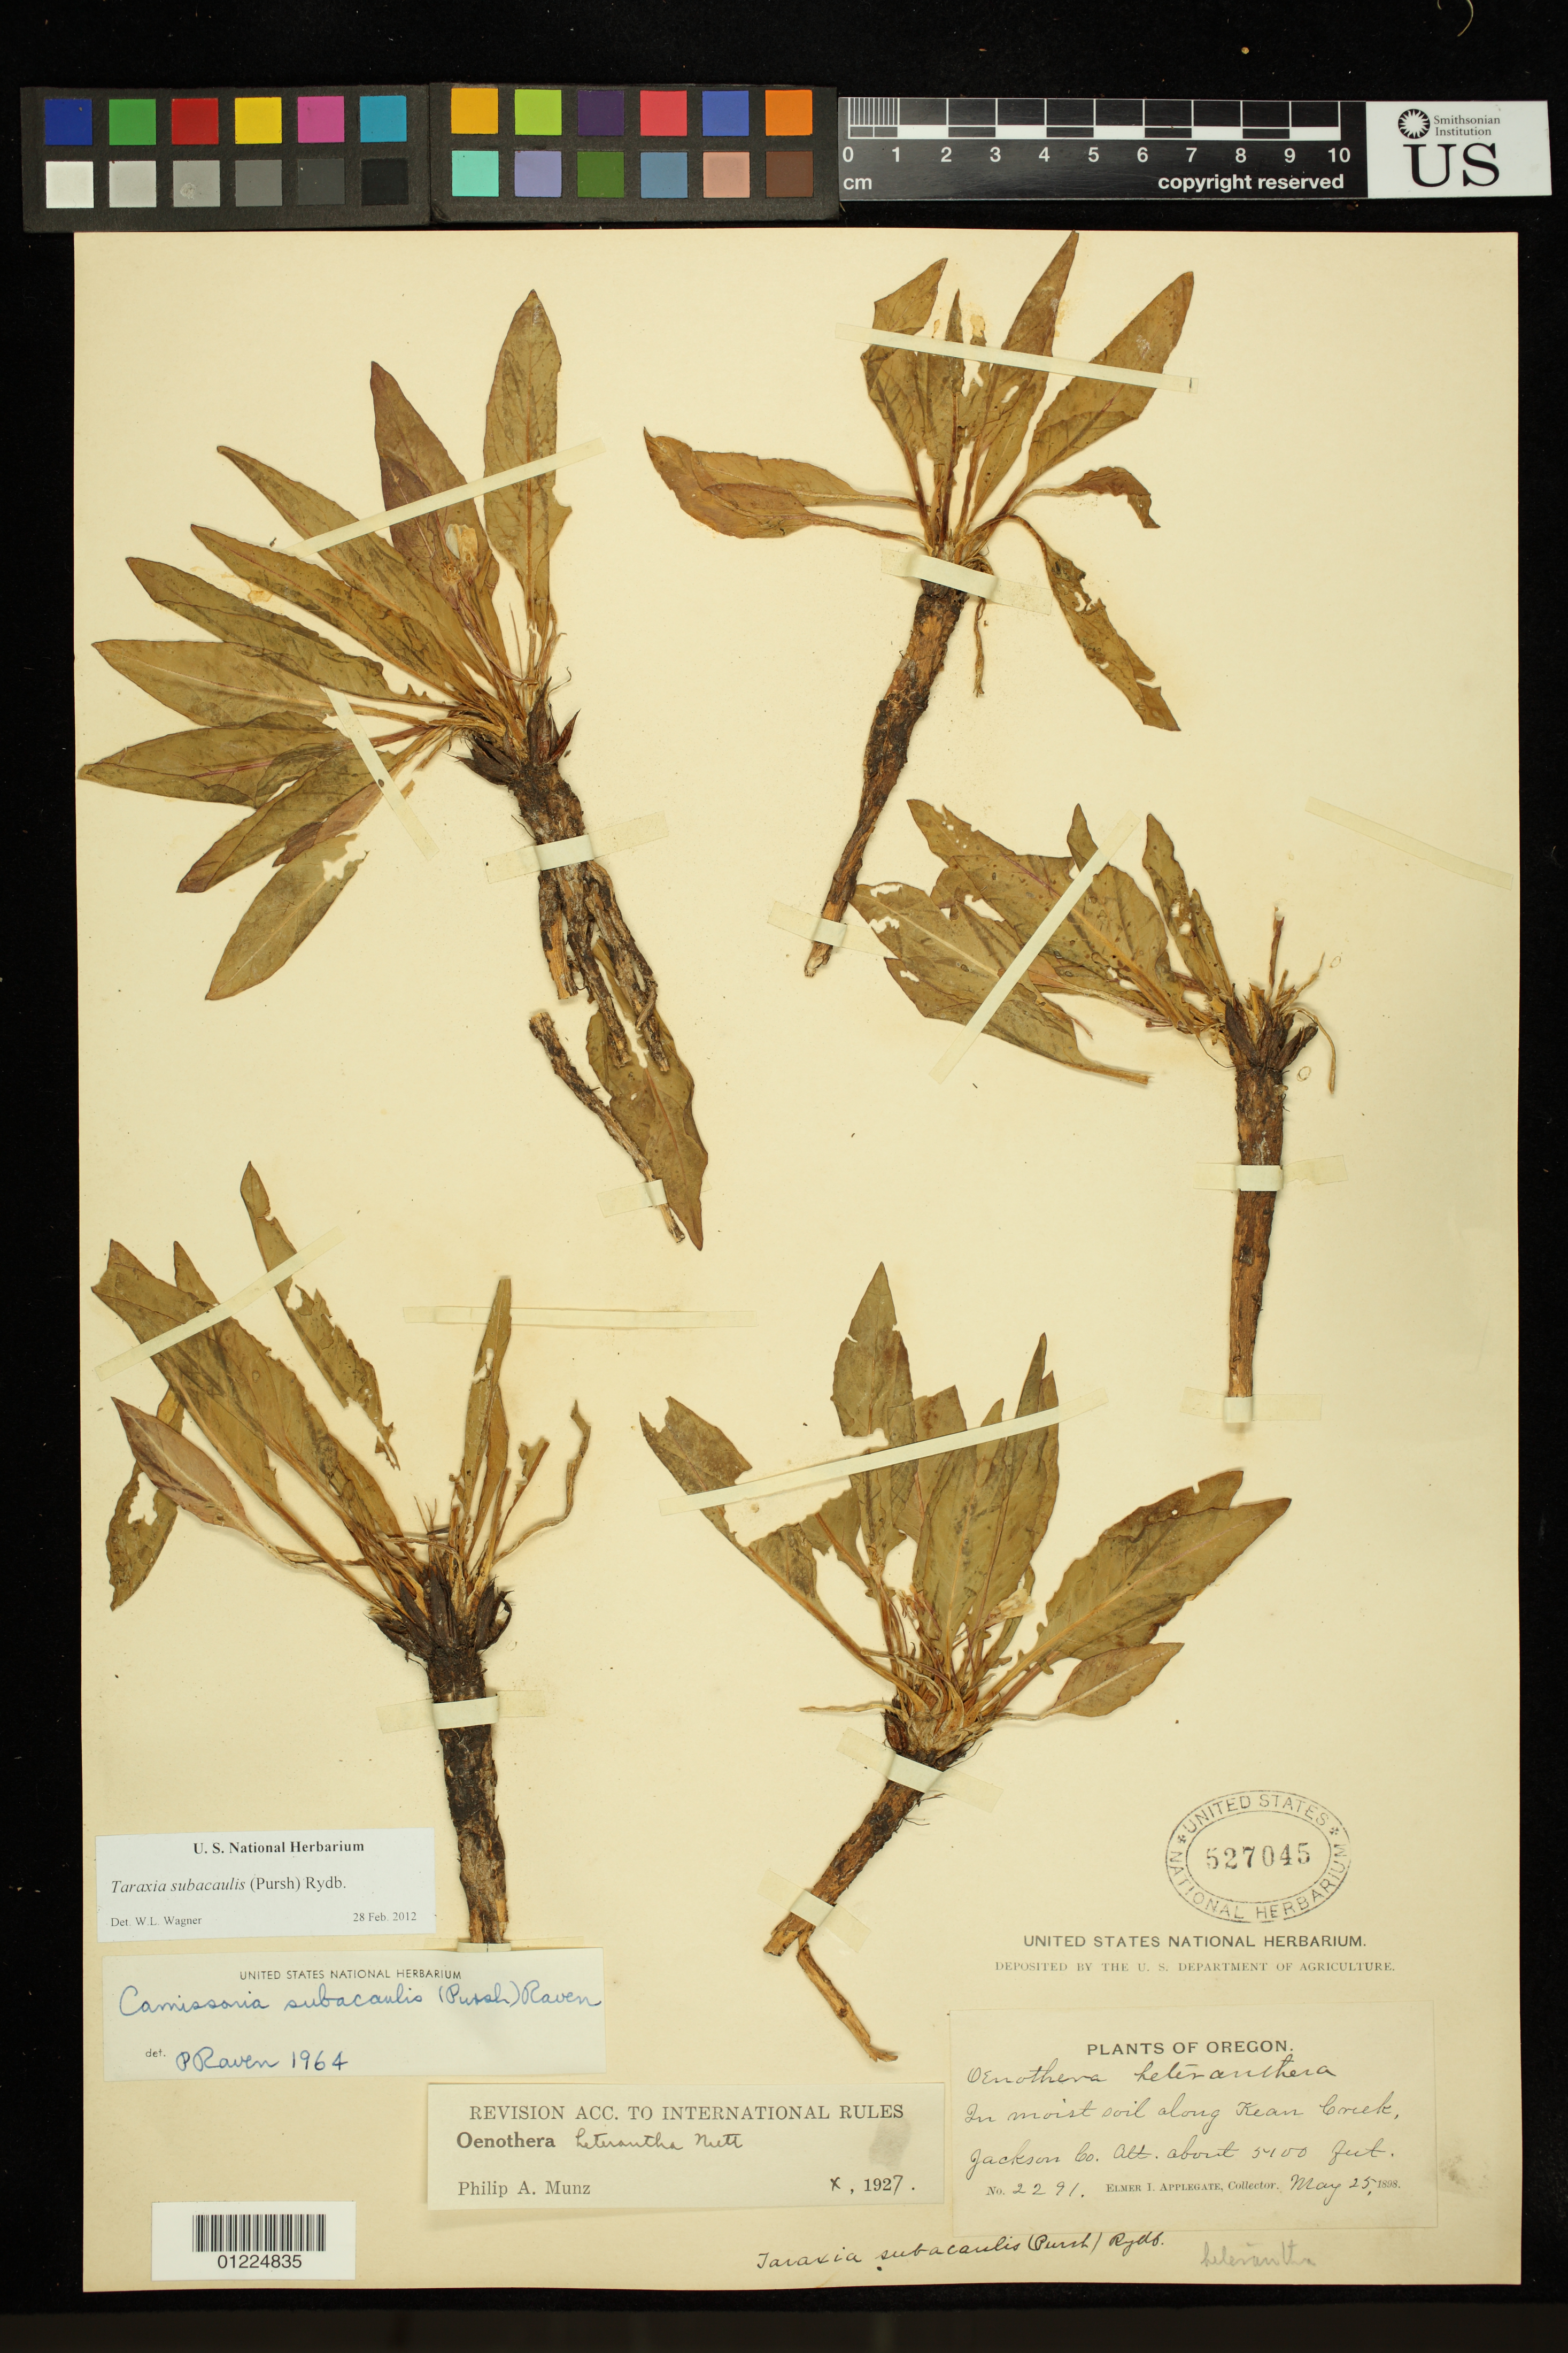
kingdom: Plantae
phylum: Tracheophyta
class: Magnoliopsida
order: Myrtales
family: Onagraceae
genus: Taraxia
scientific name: Taraxia subacaulis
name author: (Pursh) Rydb.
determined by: Wagner, W. L., (BOT), Smithsonian Institution - National Museum of Natural History (UNITED STATES)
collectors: E. I. Applegate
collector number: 2291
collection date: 1898-05-25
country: United States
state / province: Oregon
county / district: Jackson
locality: along Kean Creek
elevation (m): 1554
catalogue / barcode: US 527045